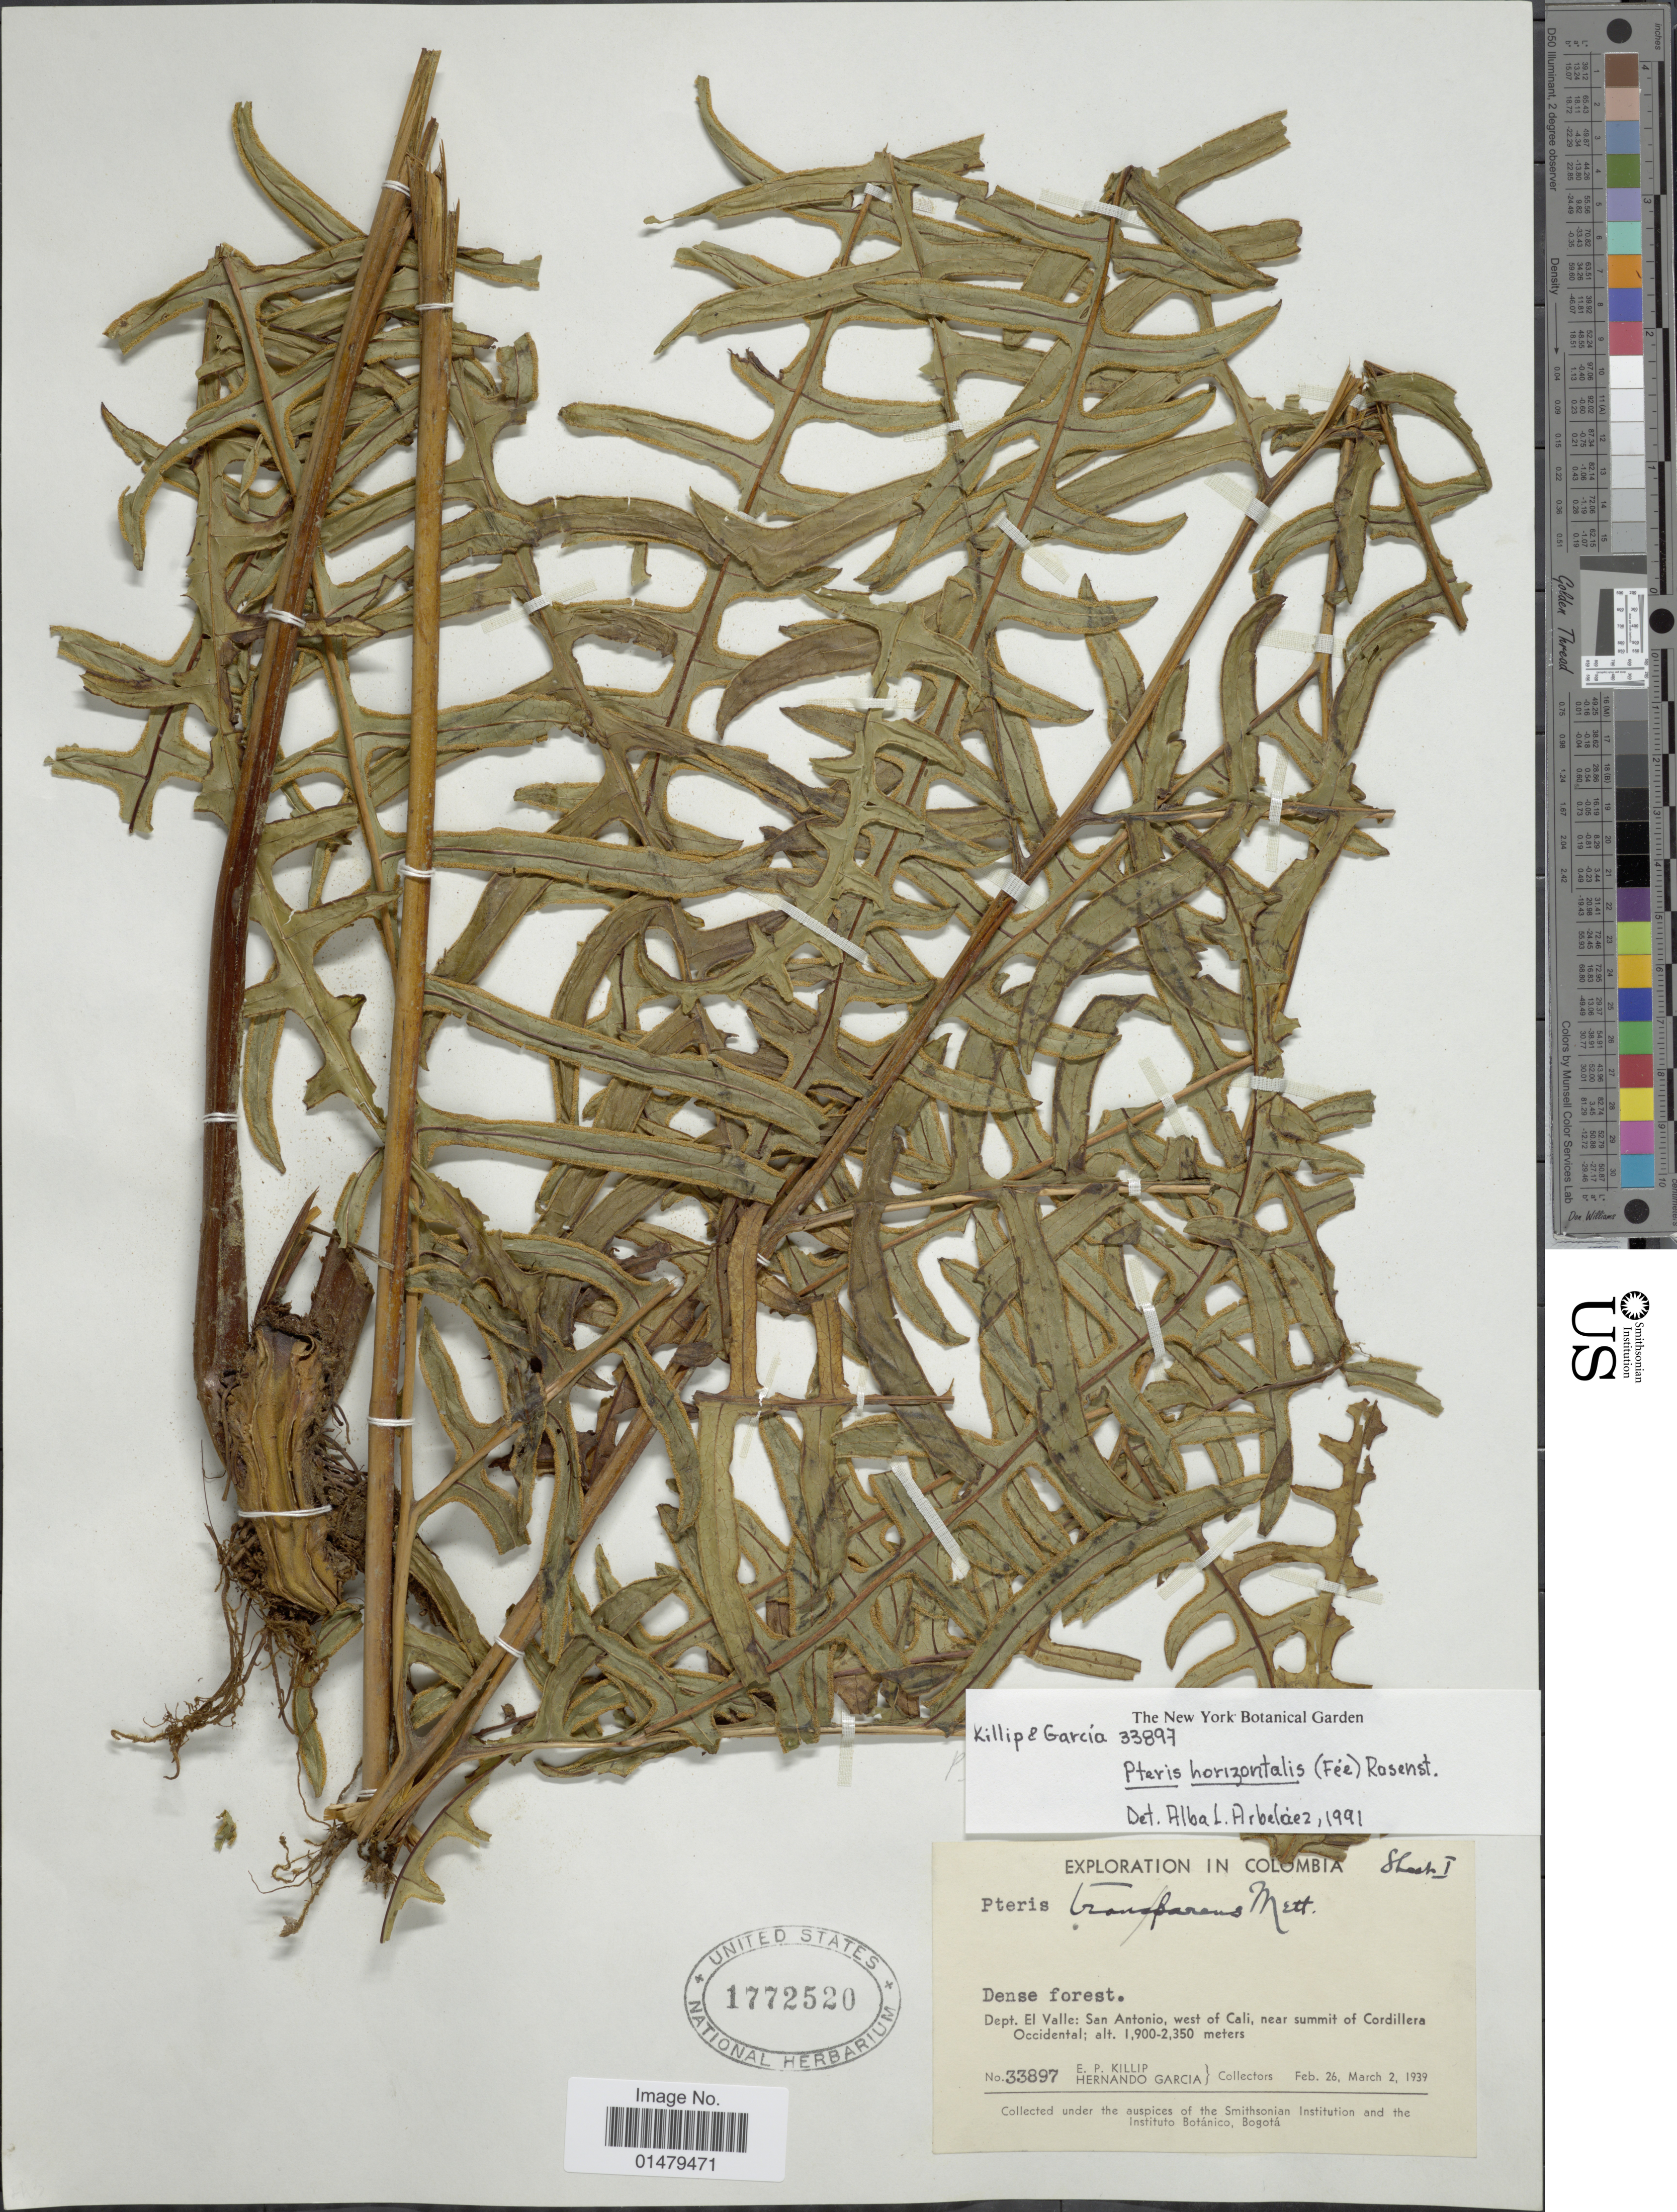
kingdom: Plantae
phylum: Tracheophyta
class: Polypodiopsida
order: Polypodiales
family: Pteridaceae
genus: Pteris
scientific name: Pteris horizontalis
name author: (Fée) Rosenst.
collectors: E. P. Killip & H. Garcia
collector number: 33897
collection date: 1939-02-26/1939-03-02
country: Colombia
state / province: Valle del Cauca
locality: Dept. El Valle: San Antonio, west of Cali, near summit of Cordillera Occidental.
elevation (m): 1900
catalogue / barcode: US 1772520